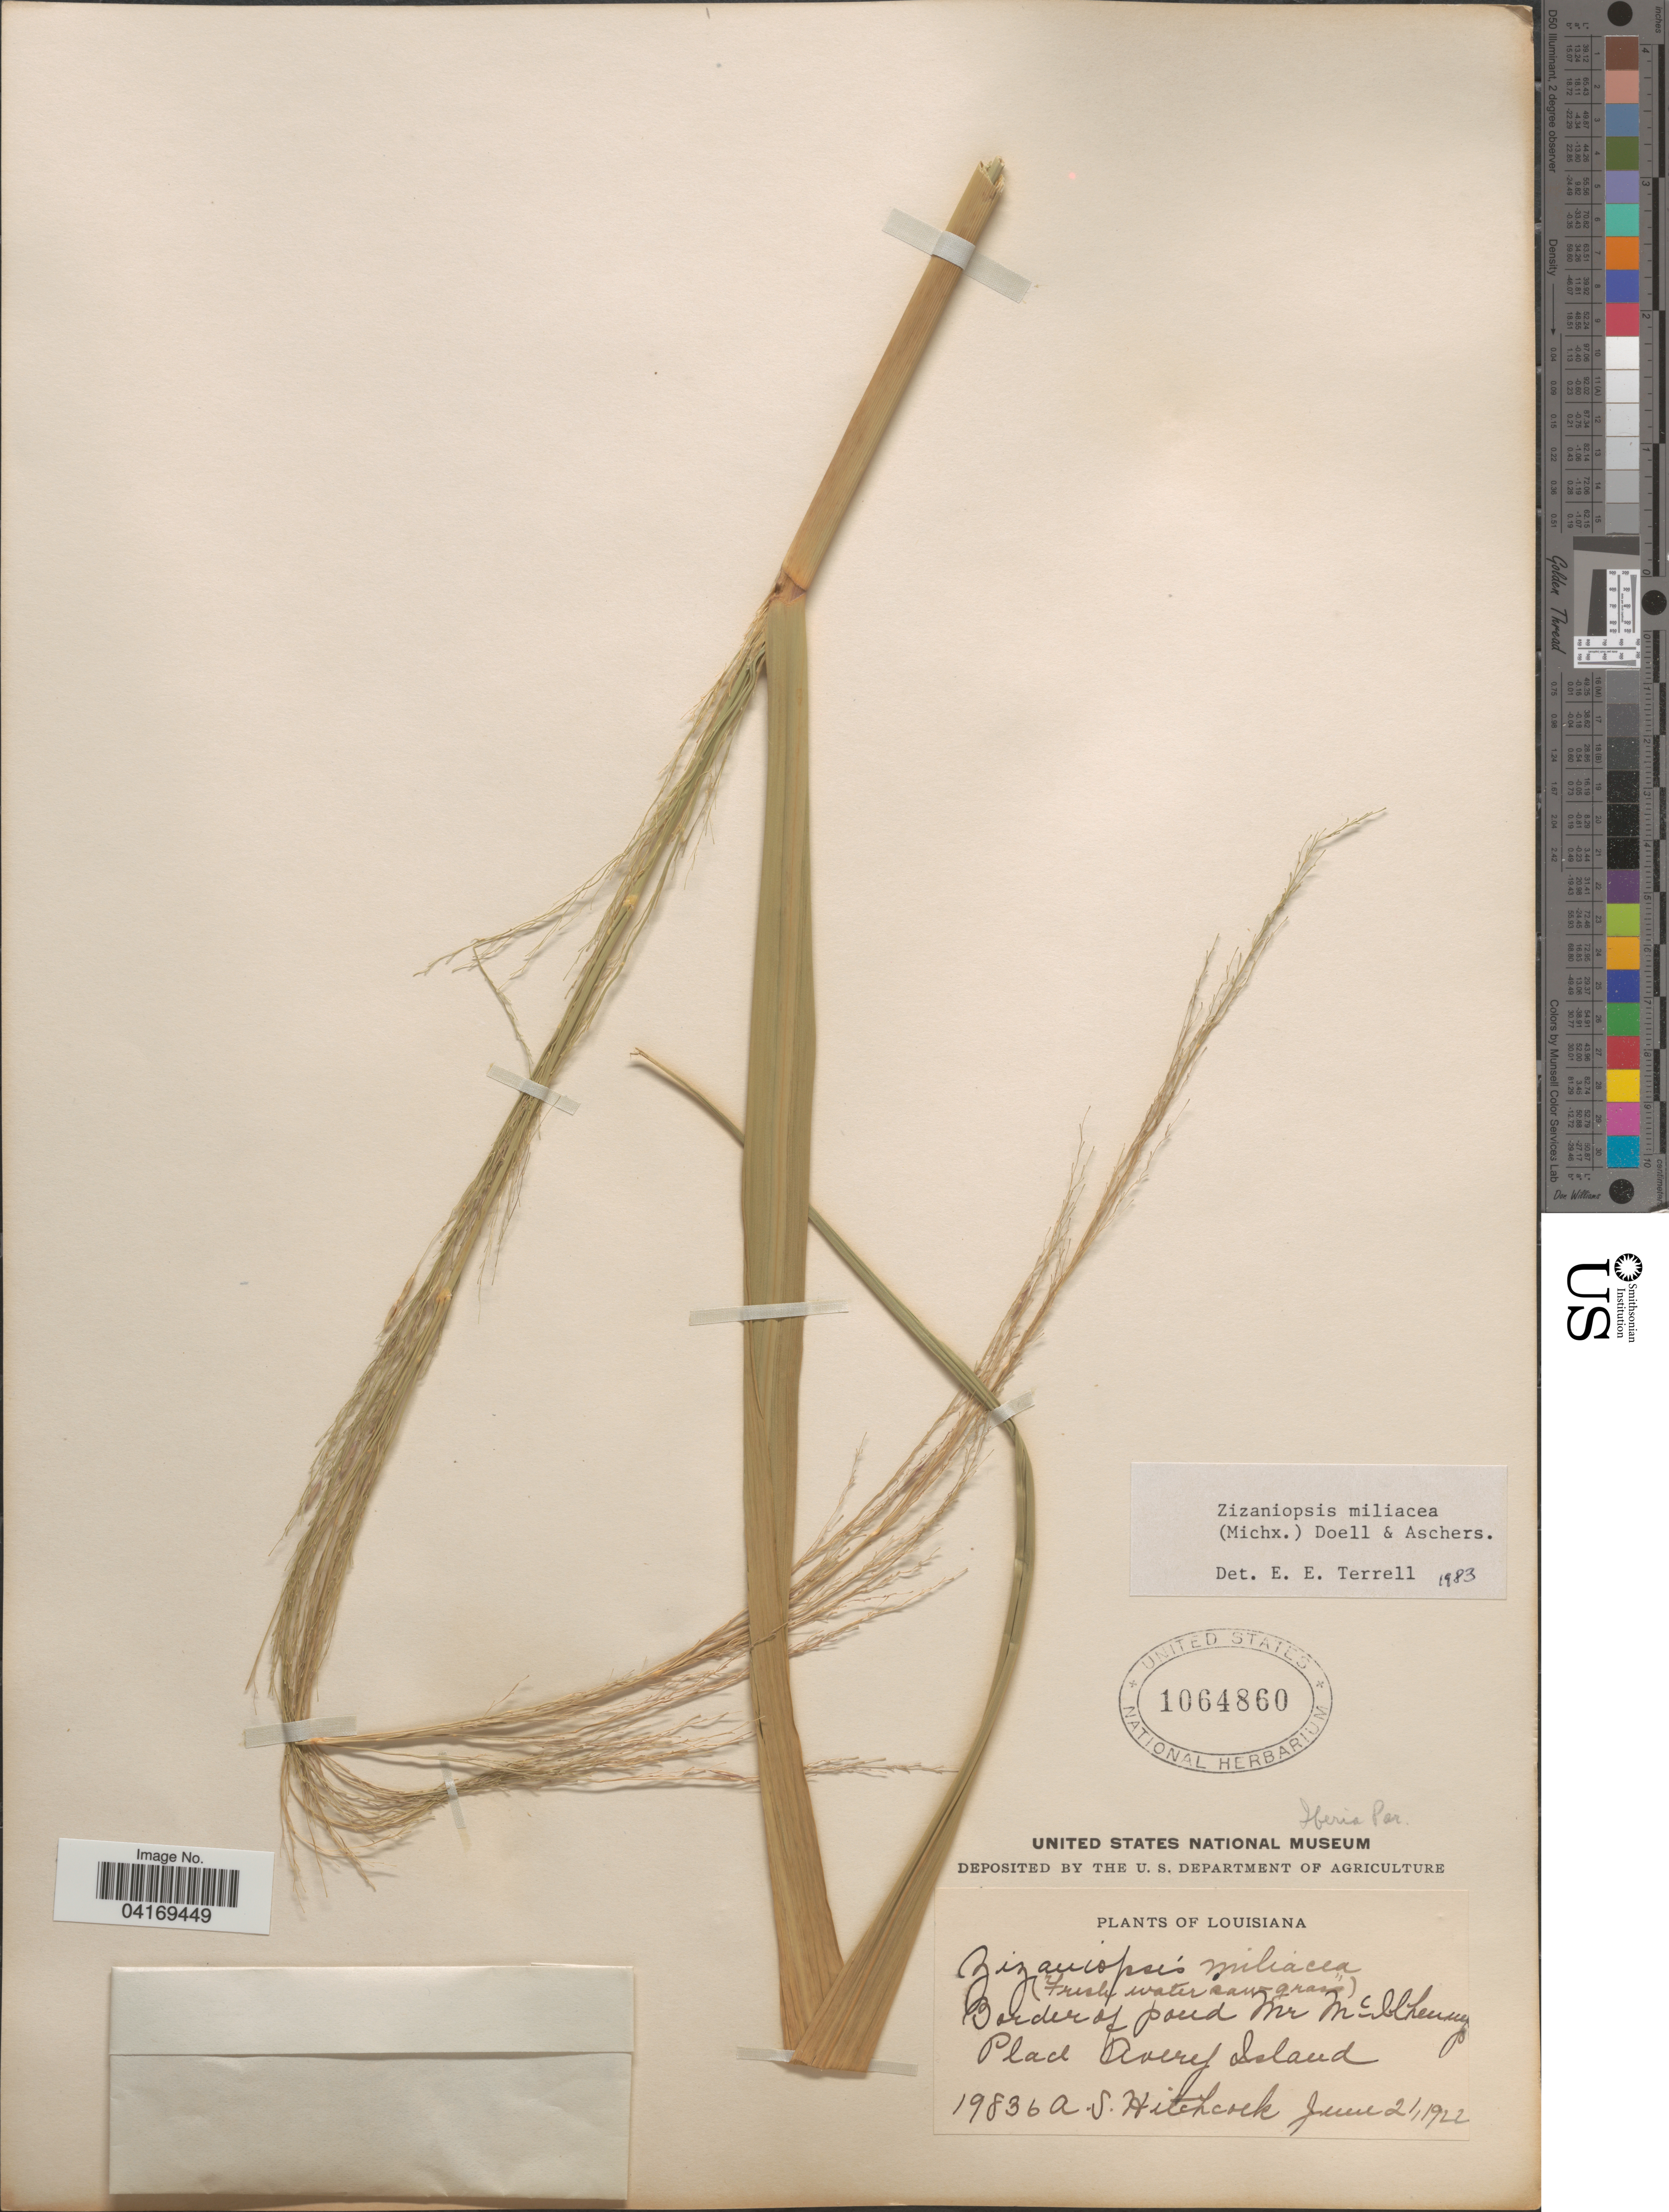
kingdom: Plantae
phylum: Tracheophyta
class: Liliopsida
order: Poales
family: Poaceae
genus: Zizaniopsis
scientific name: Zizaniopsis miliacea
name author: (Michx.) Döll & Asch.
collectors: A. S. Hitchcock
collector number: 19836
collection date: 1922-06-21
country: United States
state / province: Louisiana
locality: Border of pond Mr. McIlhenny Place Avery Island. Iberia Par.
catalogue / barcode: US 1064860